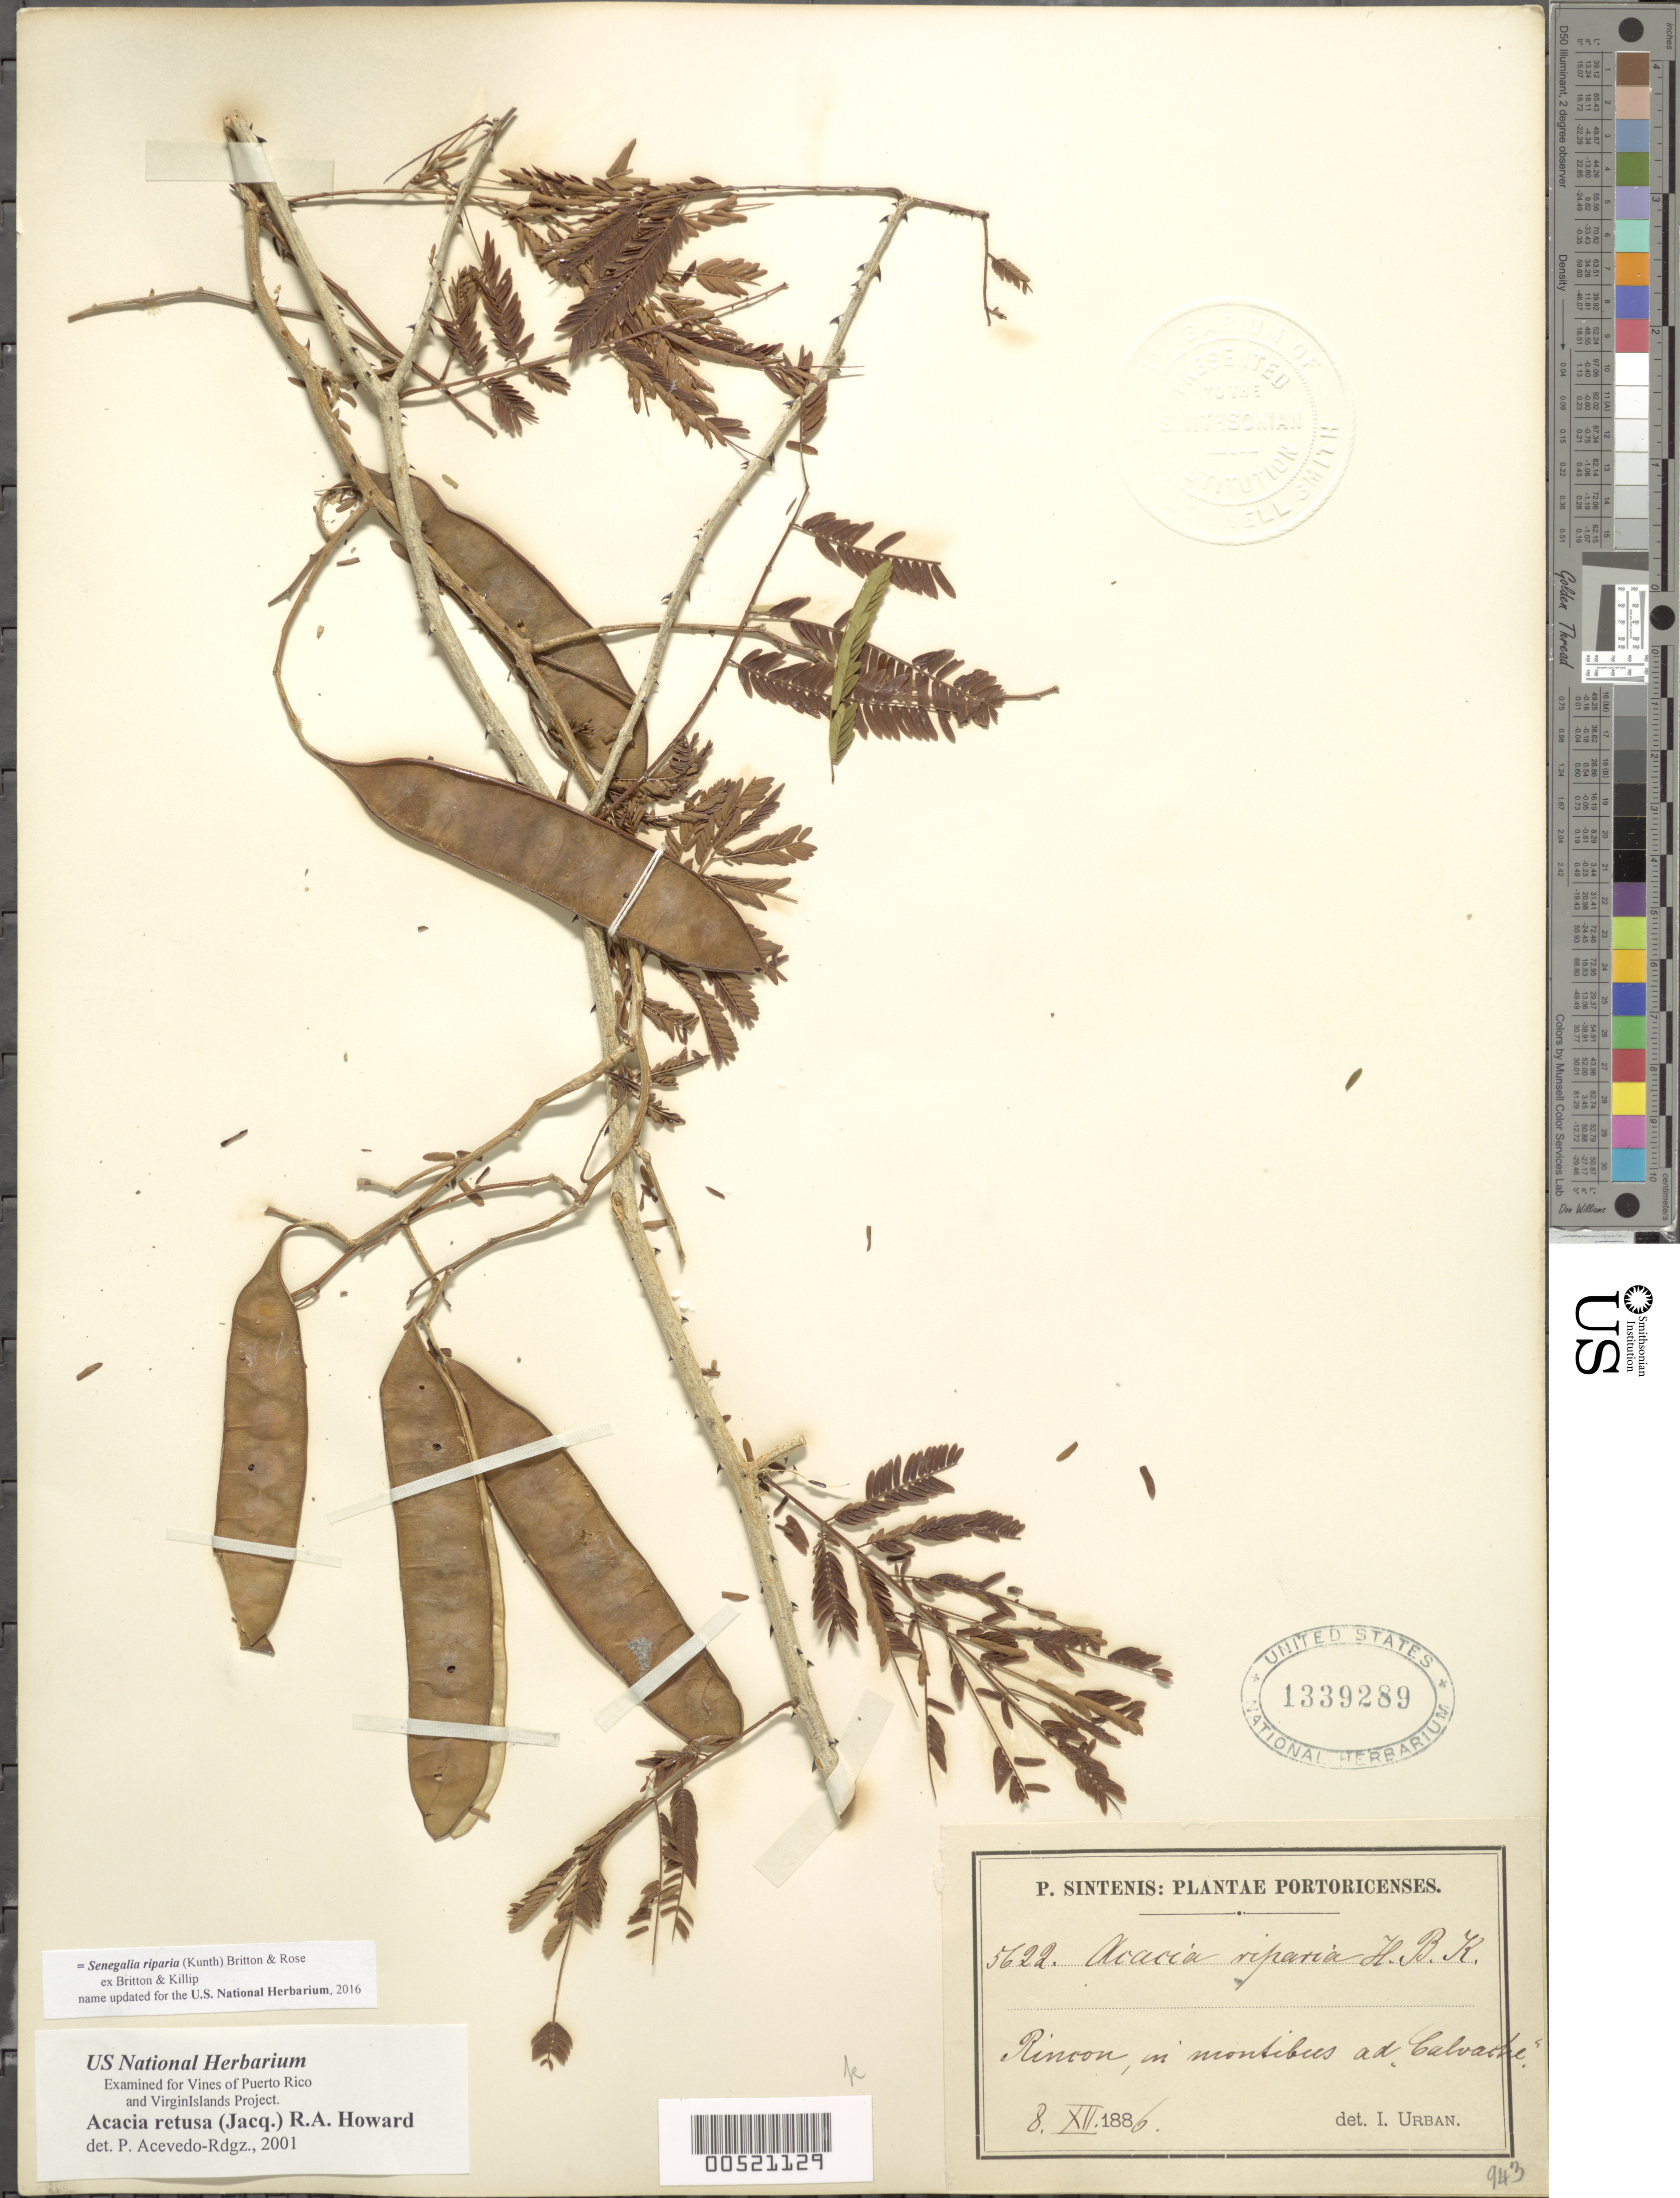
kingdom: Plantae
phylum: Tracheophyta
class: Magnoliopsida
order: Fabales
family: Fabaceae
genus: Senegalia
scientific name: Senegalia riparia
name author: (Kunth) Britton & Rose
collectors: P. Sintenis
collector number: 5622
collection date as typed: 08 Dec 1886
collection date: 1886-12-08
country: Puerto Rico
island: Greater Antilles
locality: Rincon. In montibus ad "Calvache".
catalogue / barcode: US 1339289